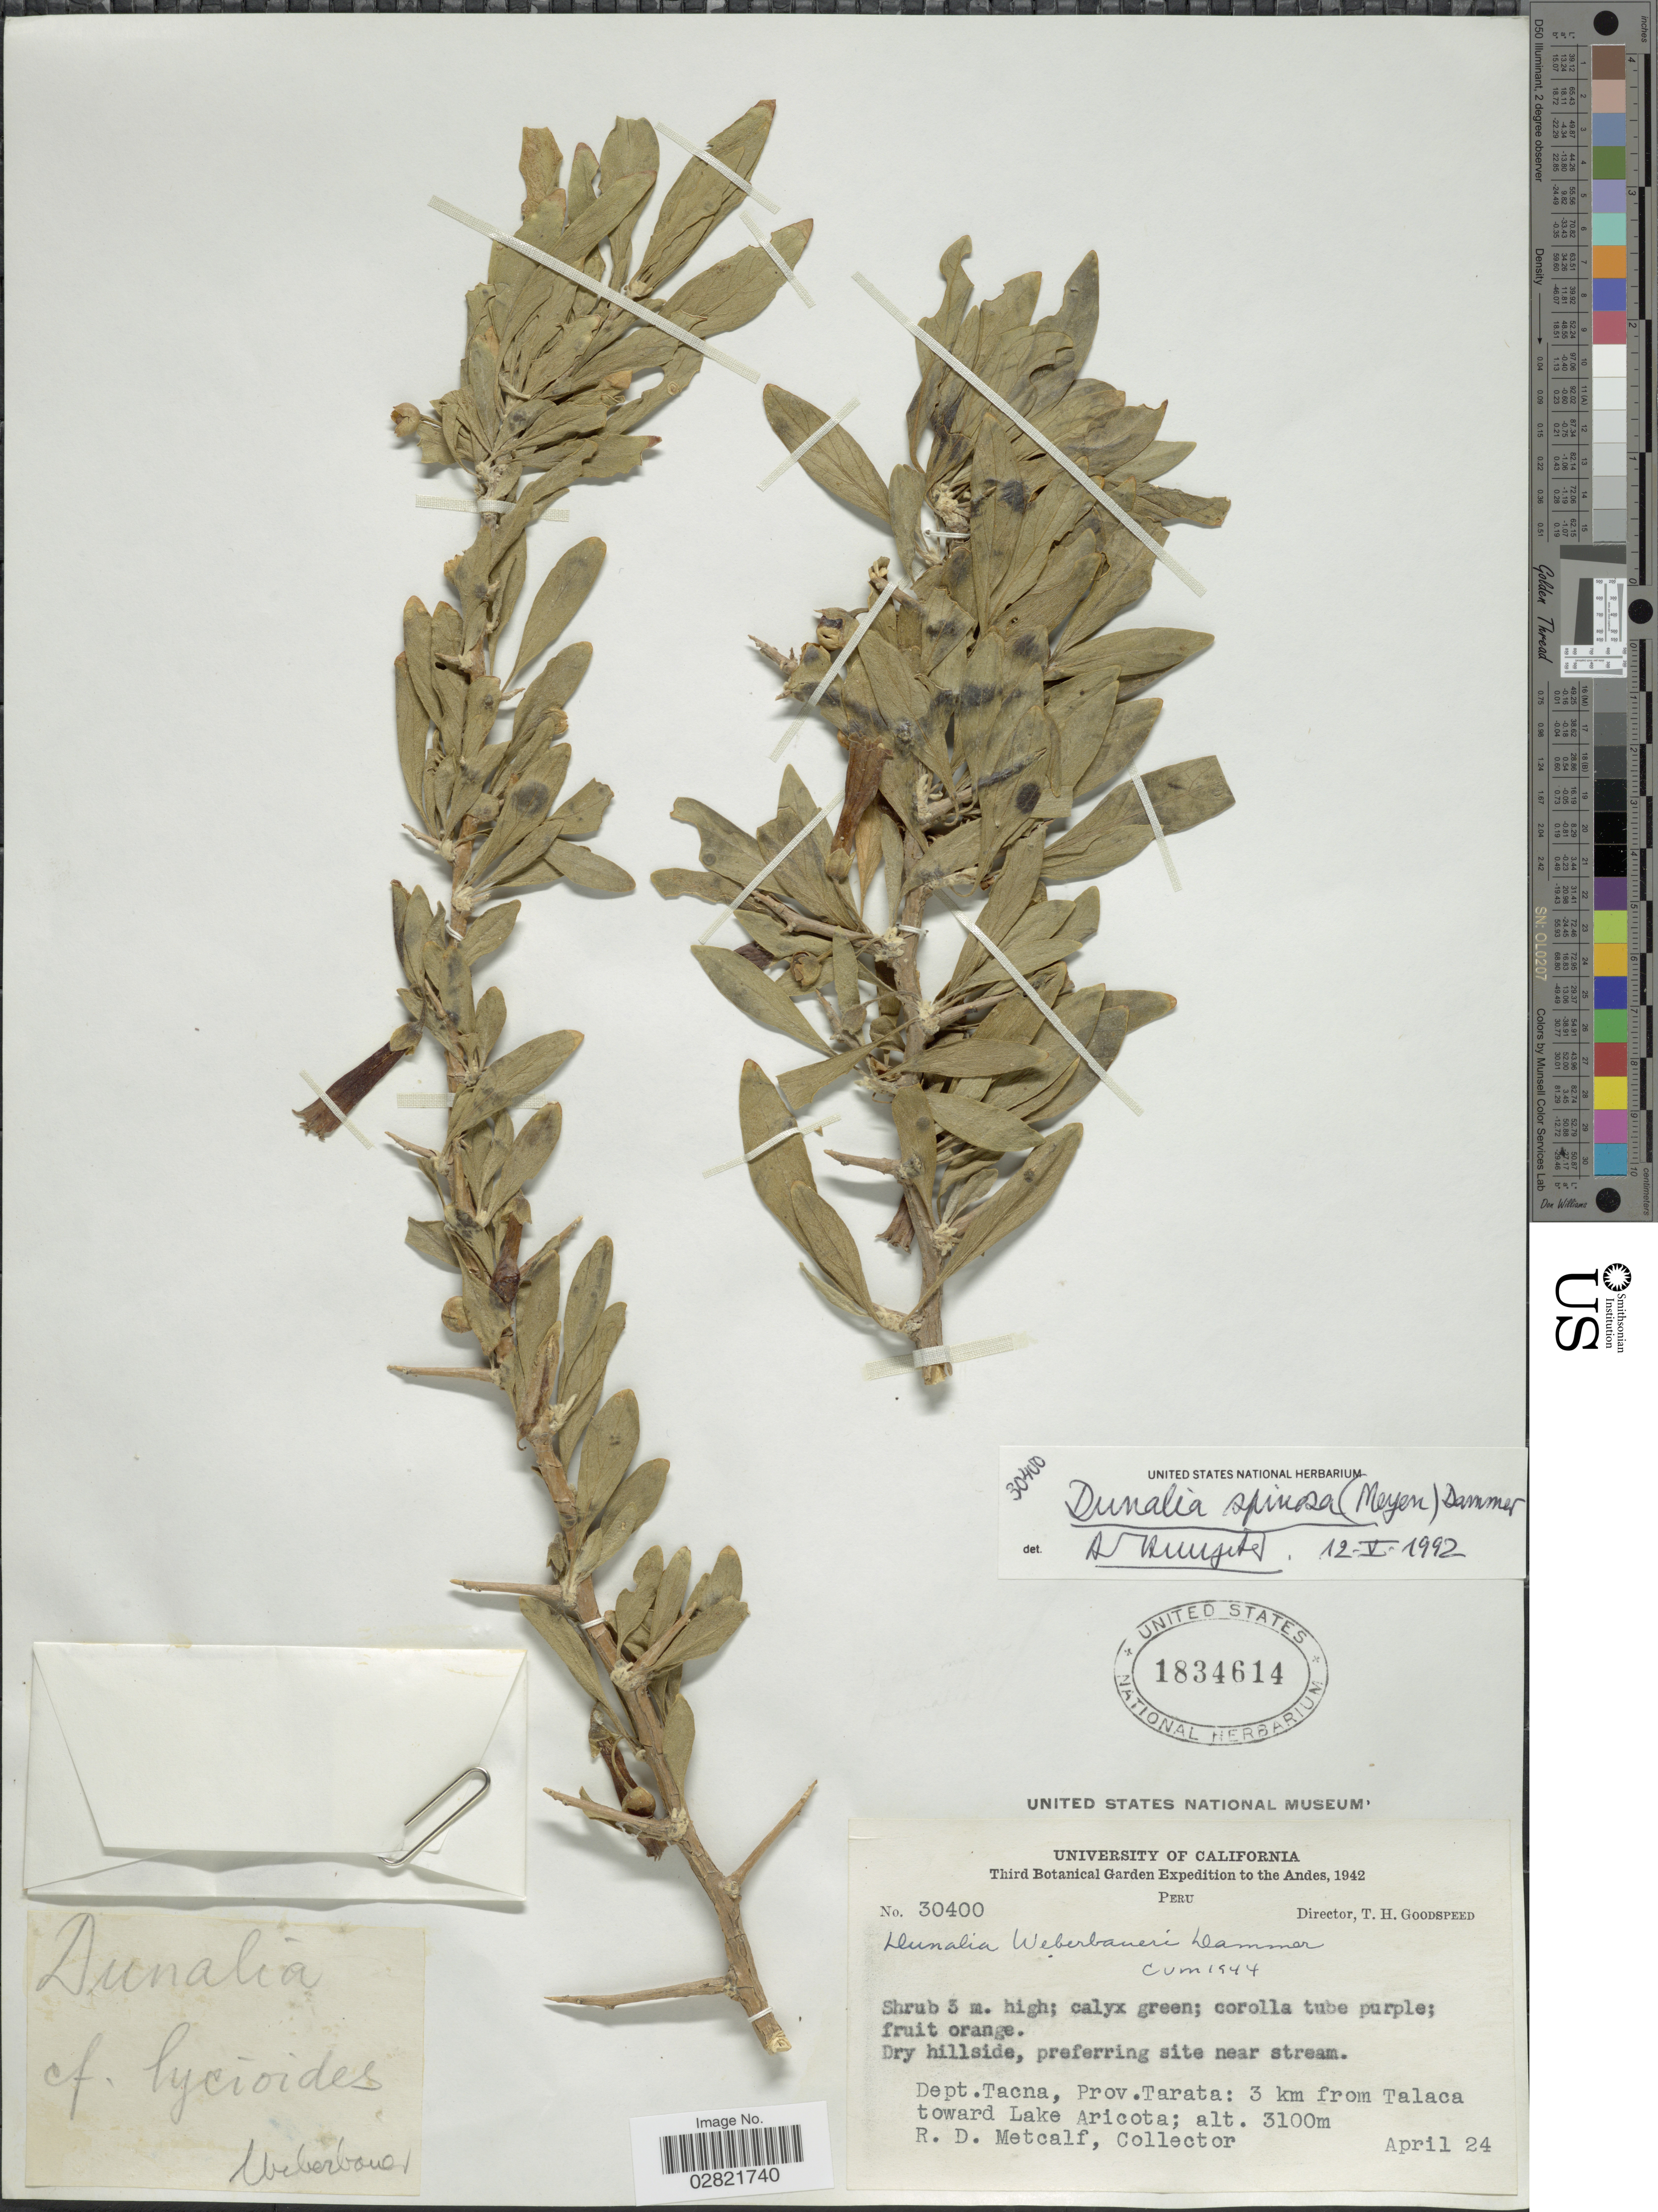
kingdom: Plantae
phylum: Tracheophyta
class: Magnoliopsida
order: Solanales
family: Solanaceae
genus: Dunalia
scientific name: Dunalia spinosa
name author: (Meyen) Dammer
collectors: R. D. Metcalf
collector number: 30400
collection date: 1942-04-24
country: Peru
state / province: Tacna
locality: The Andes. Dept. Tacna, Prov. Tarata: 3 km from Talaca toward Lake Aricota.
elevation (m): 3100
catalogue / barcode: US 1834614